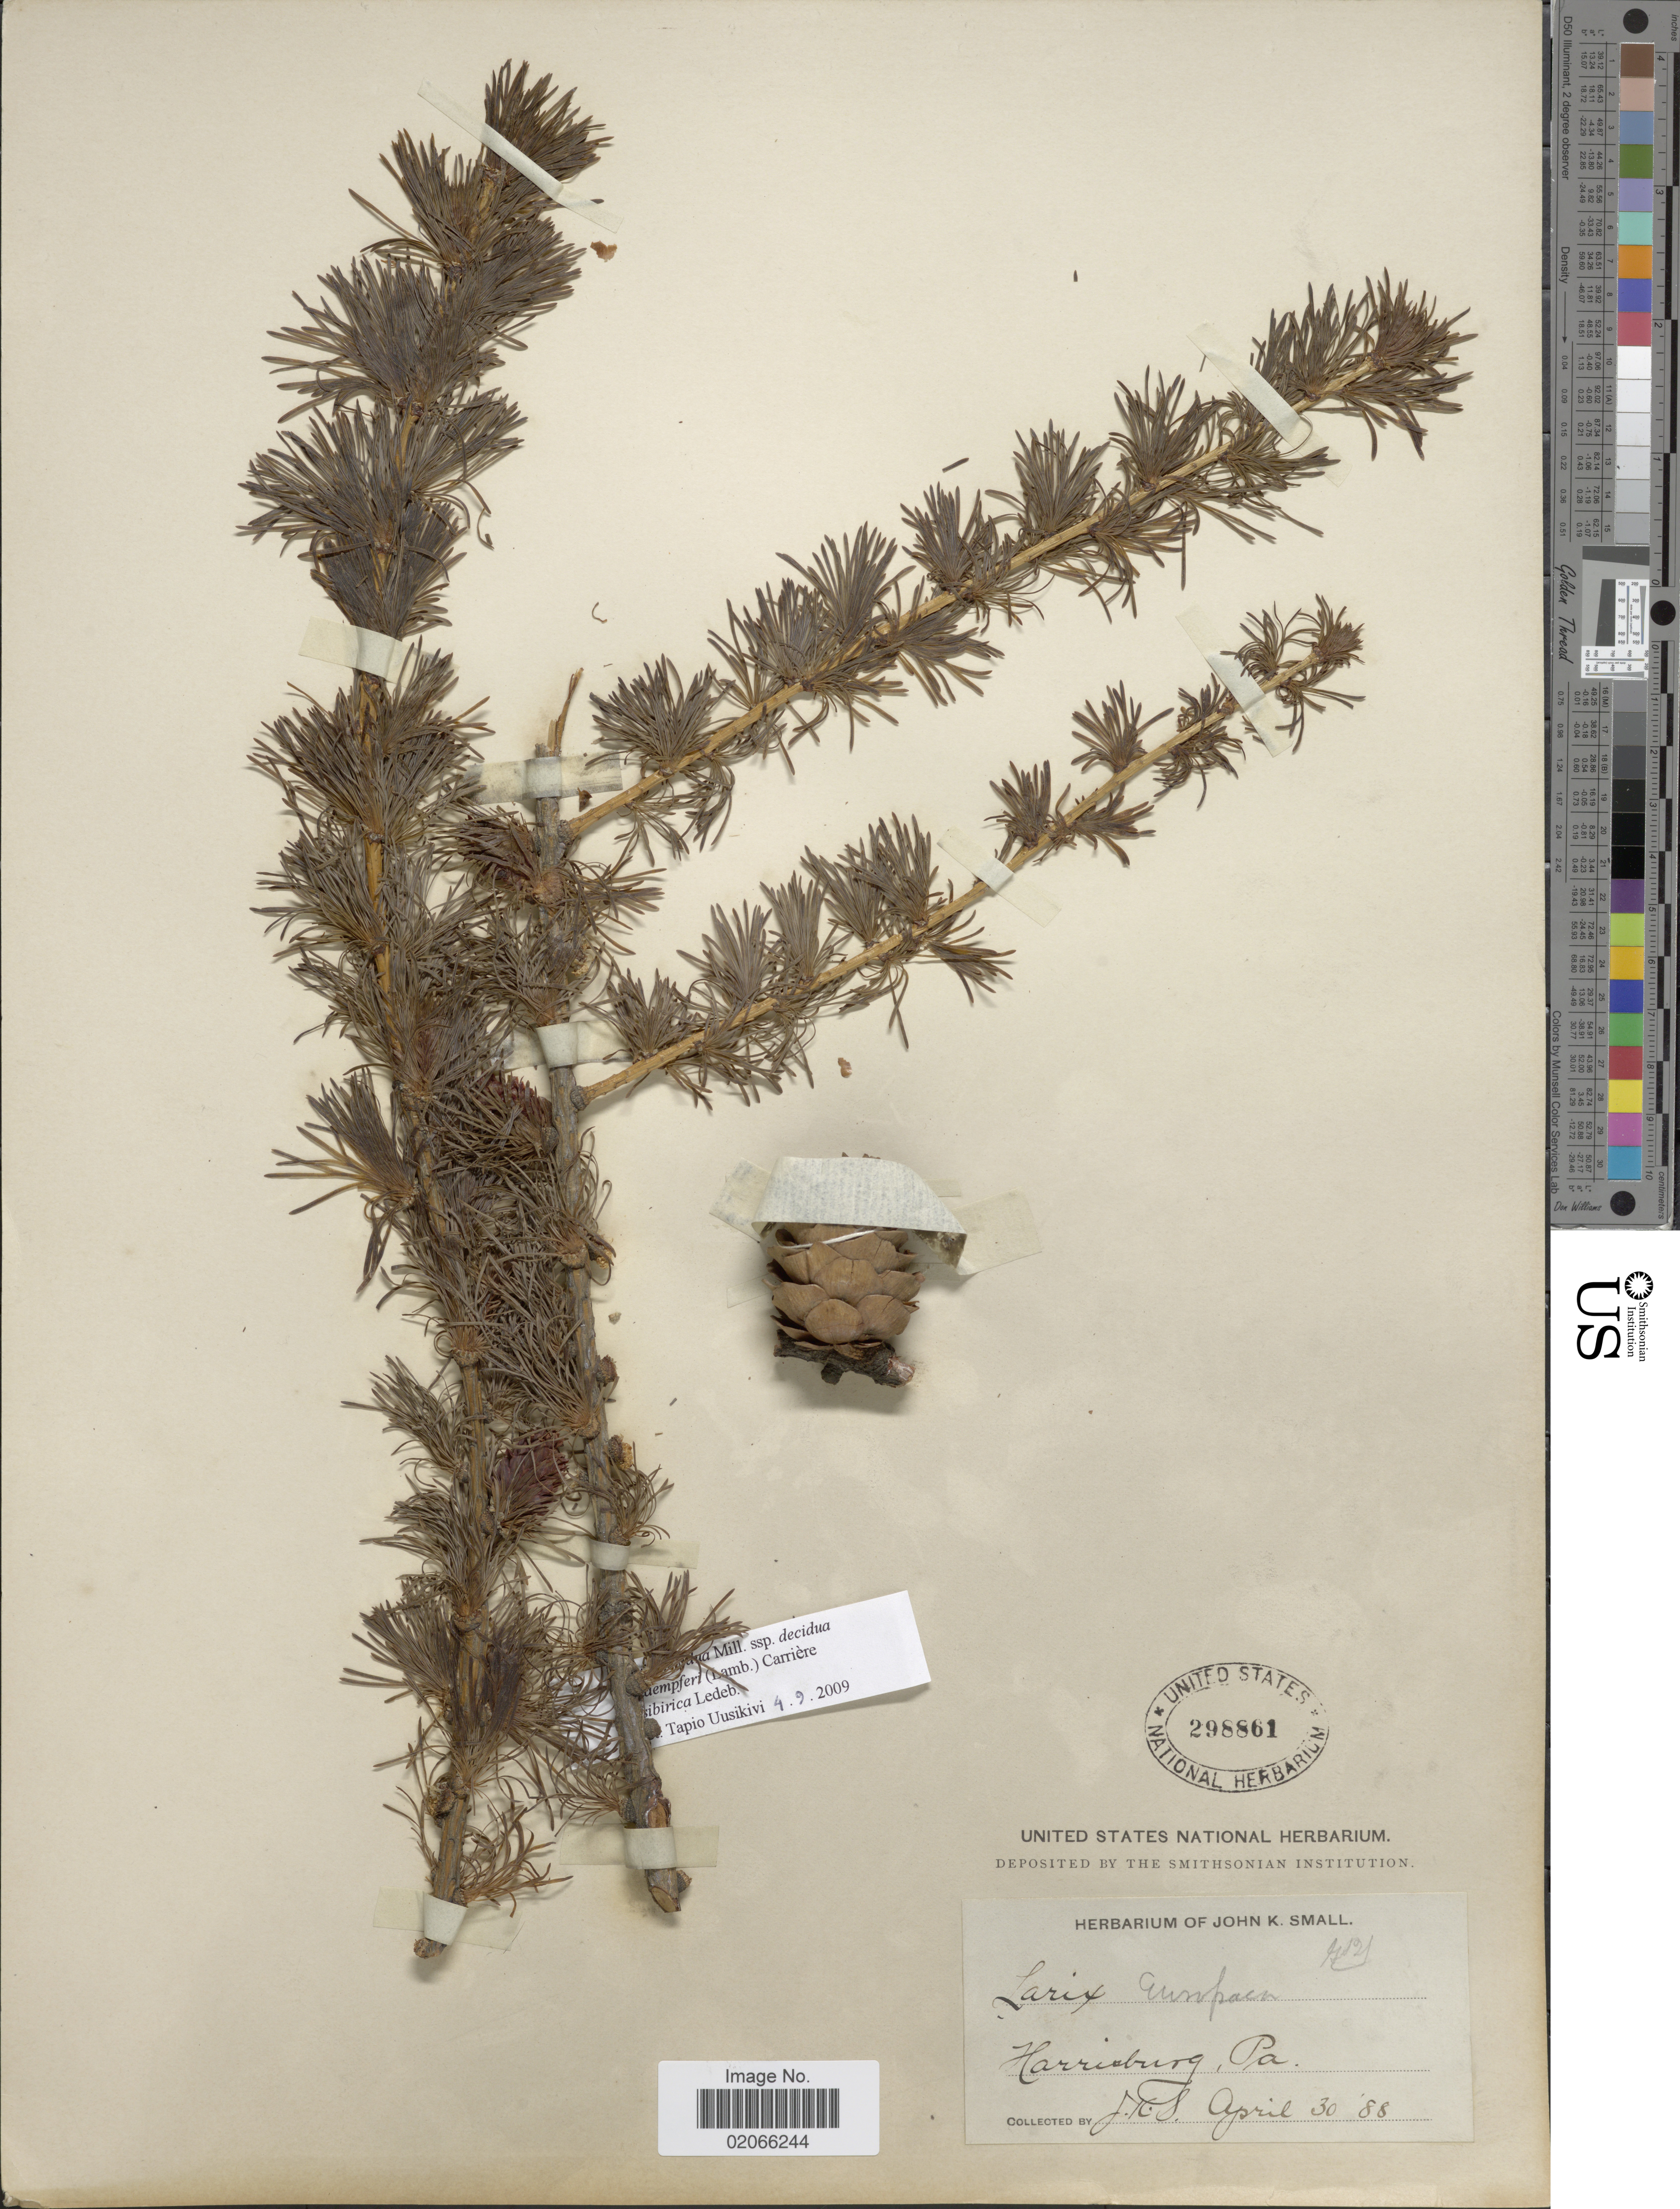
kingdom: Plantae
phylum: Tracheophyta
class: Pinopsida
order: Pinales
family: Pinaceae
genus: Larix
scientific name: Larix decidua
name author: Mill.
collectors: J. K. Small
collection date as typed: Transcribed d/m/y: 30/4/88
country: United States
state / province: Pennsylvania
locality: Harrisburg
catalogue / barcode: US 298861